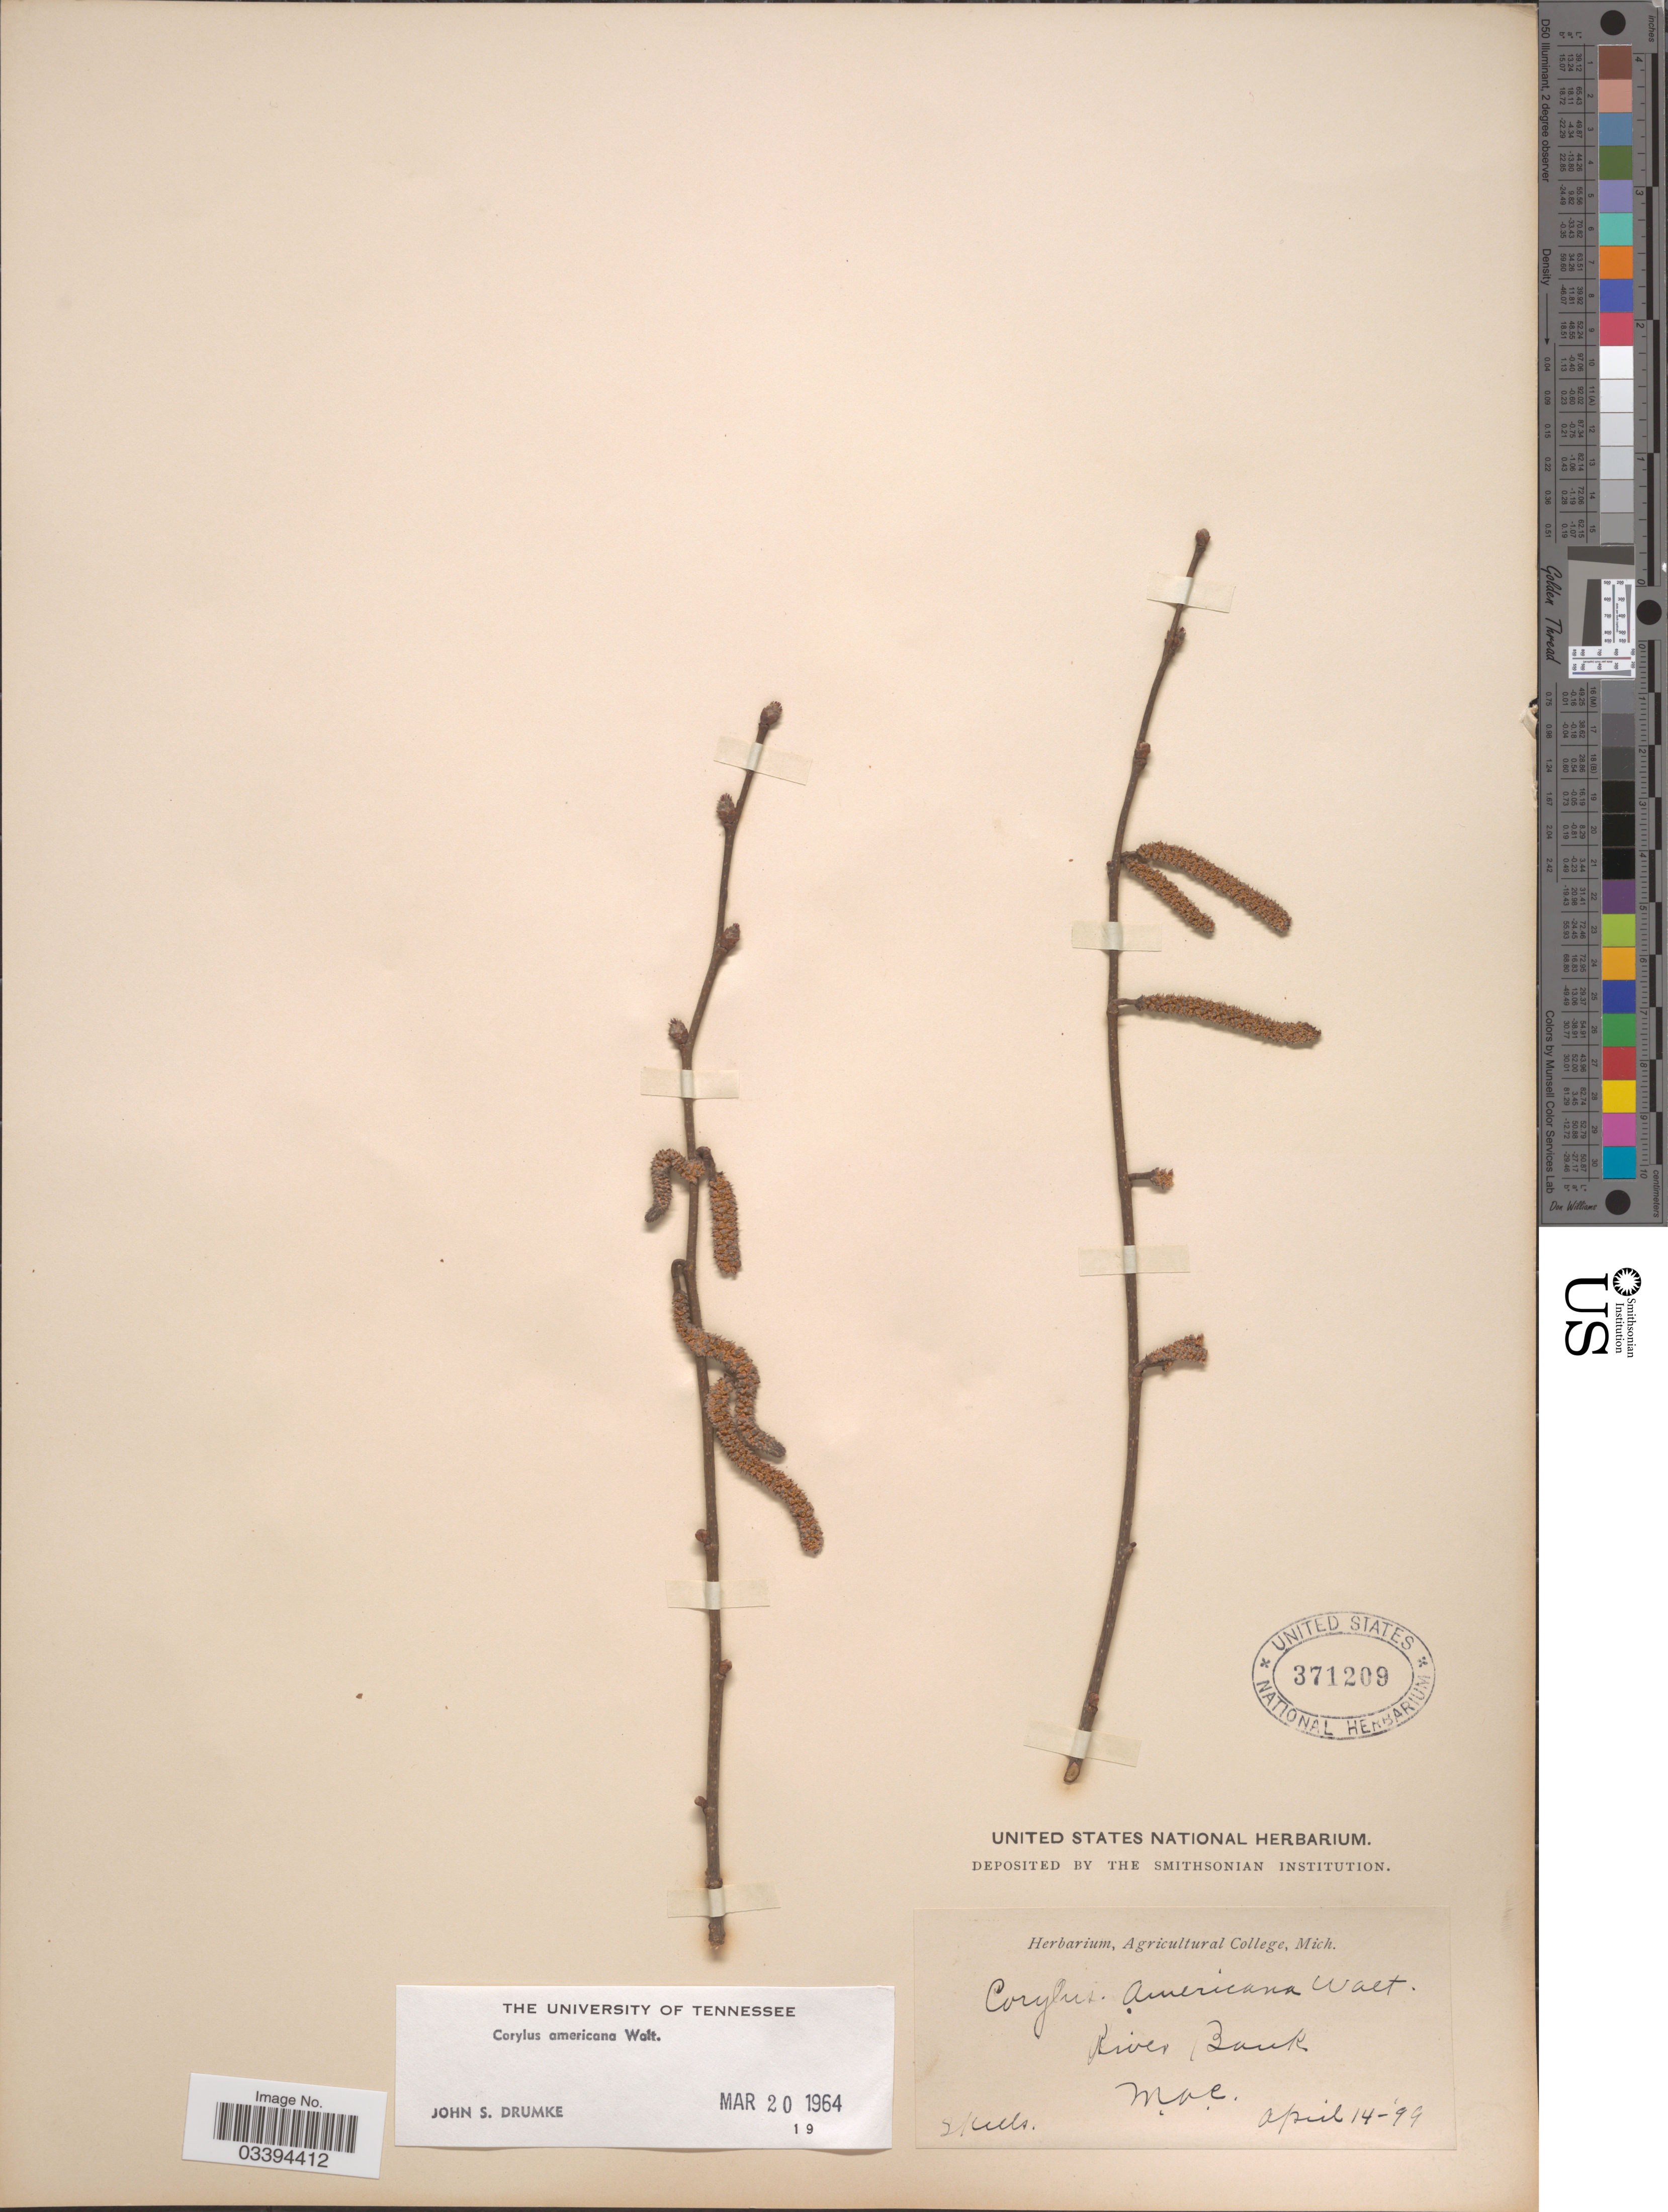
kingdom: Plantae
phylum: Tracheophyta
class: Magnoliopsida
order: Fagales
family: Betulaceae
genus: Corylus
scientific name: Corylus americana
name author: Walter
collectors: M. A. C.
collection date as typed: Transcribed d/m/y: 14/4/99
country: United States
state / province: Michigan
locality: River Bank.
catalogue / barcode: US 371209